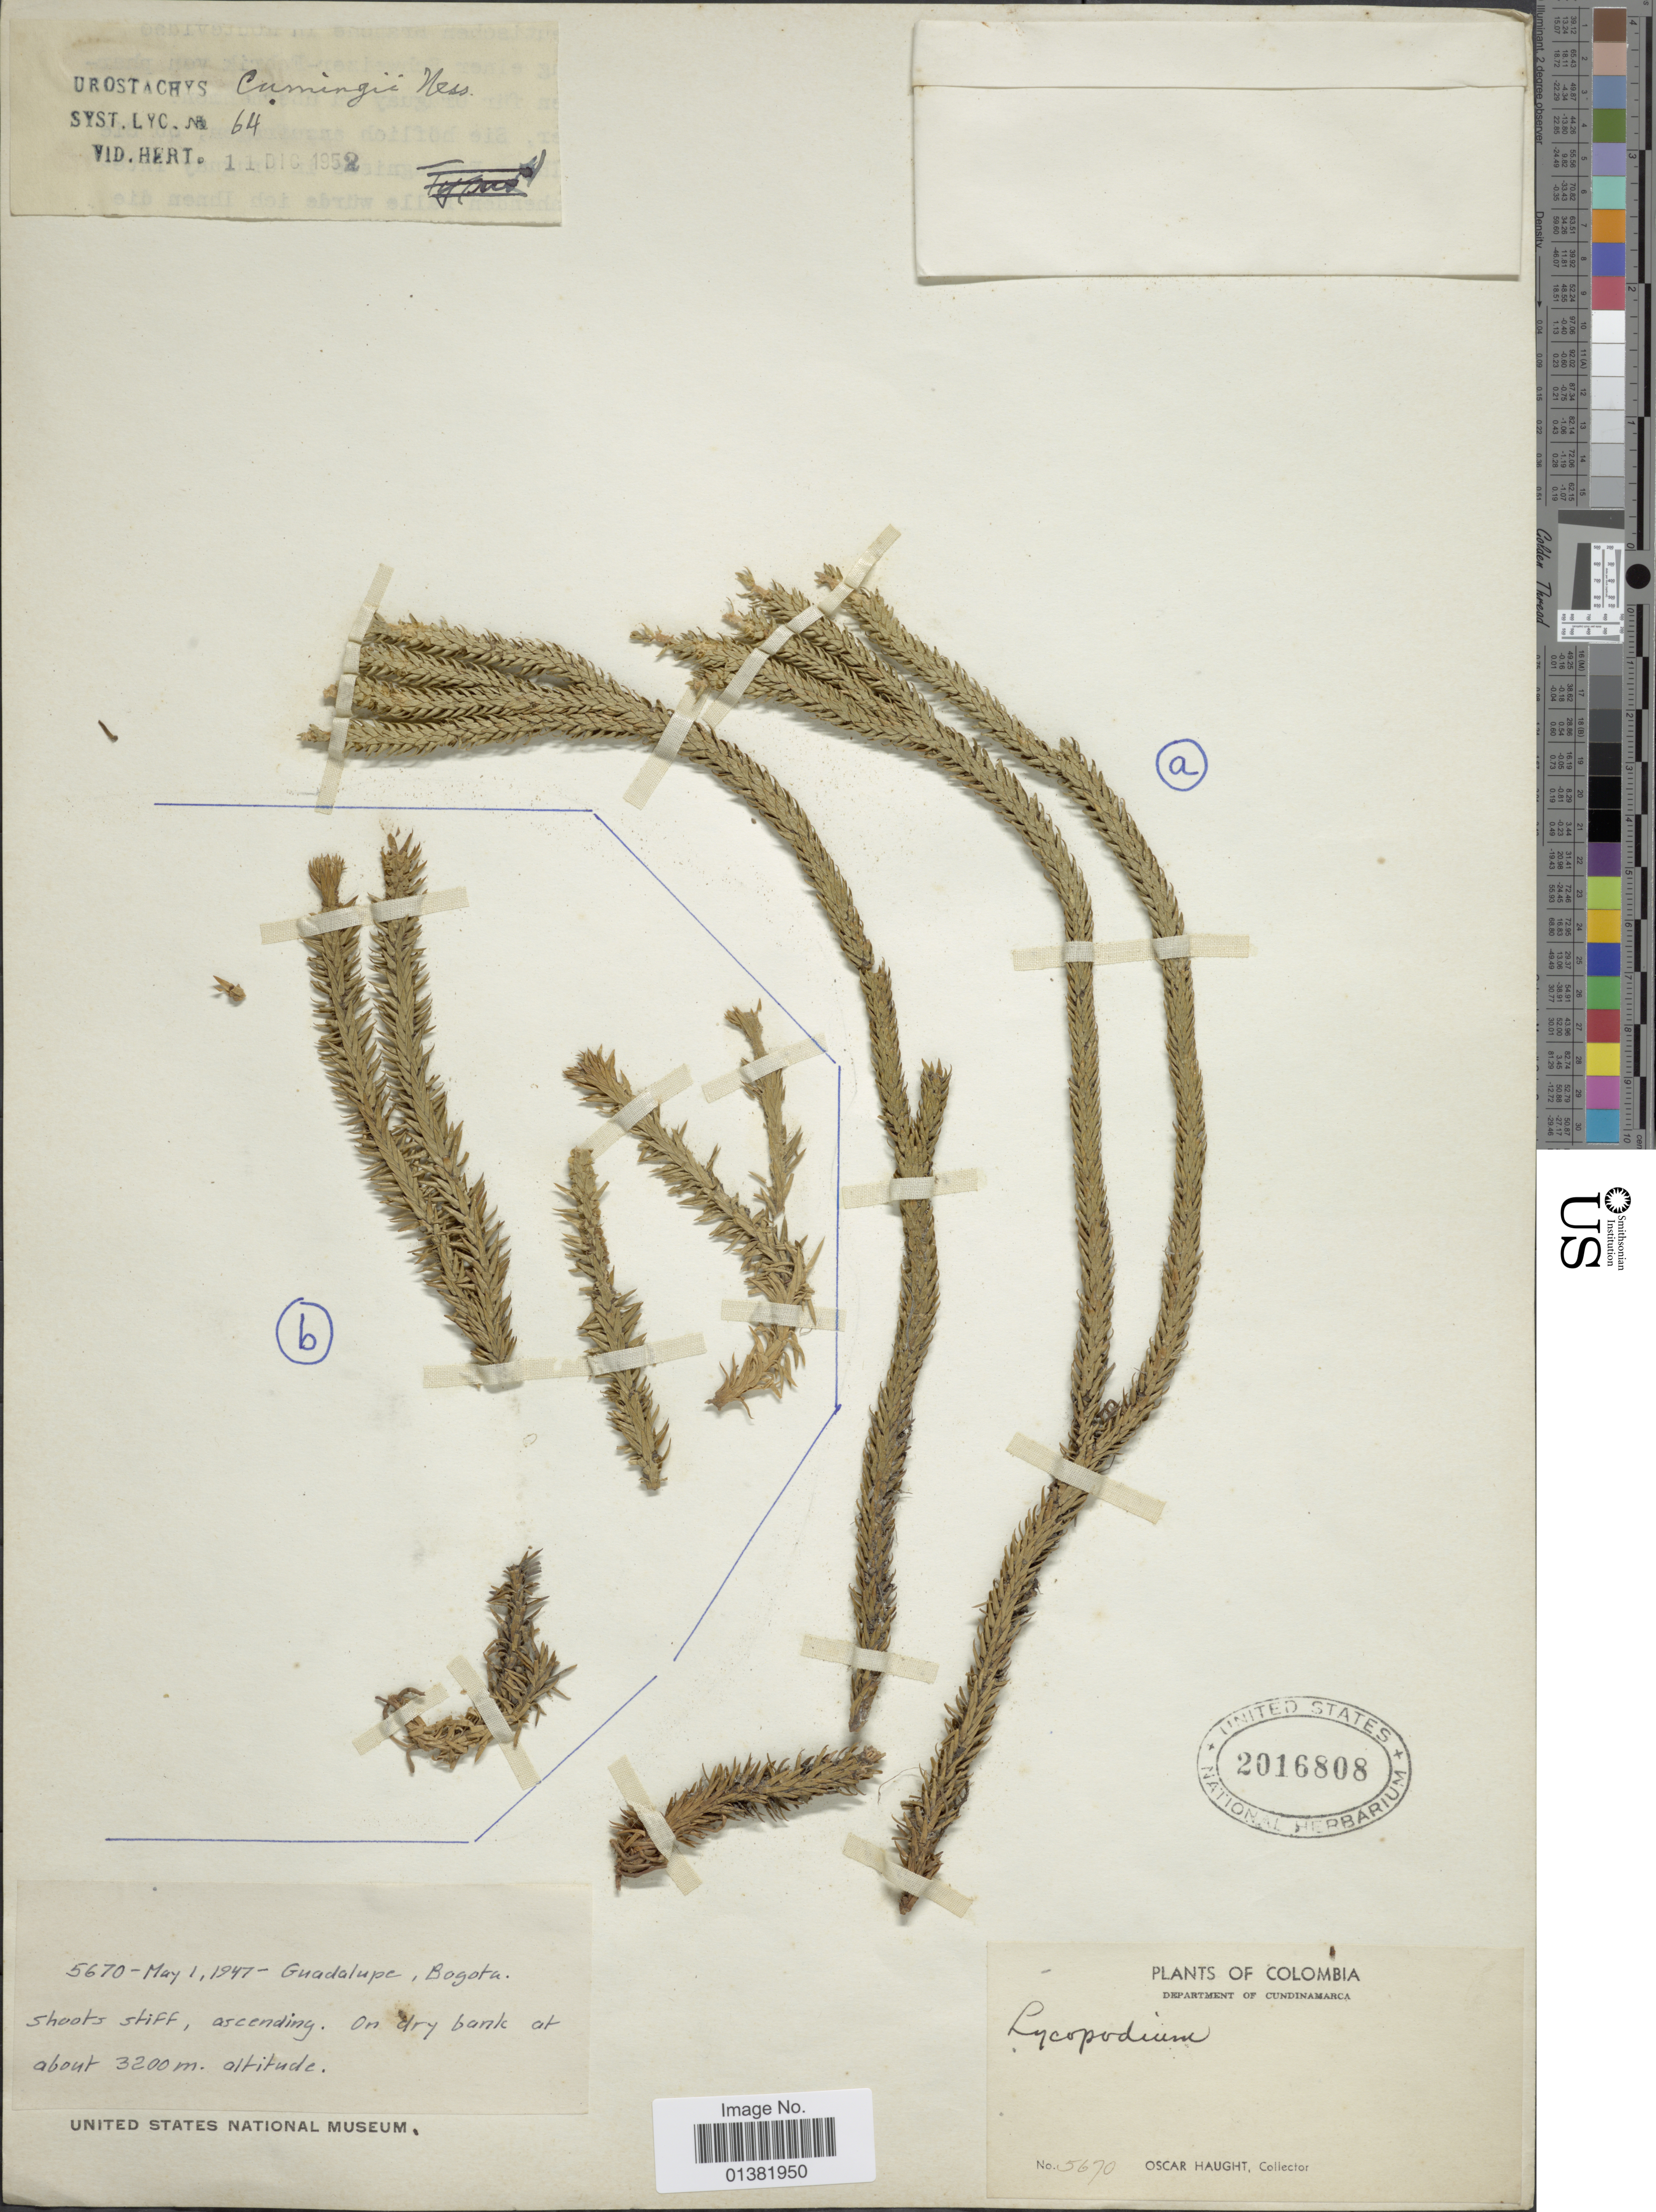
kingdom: Plantae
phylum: Tracheophyta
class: Lycopodiopsida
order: Lycopodiales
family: Lycopodiaceae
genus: Phlegmariurus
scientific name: Phlegmariurus cumingii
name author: (Nessel) B. Øllg.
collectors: O. L. Haught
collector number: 5670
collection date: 1947-05-01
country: Colombia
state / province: Bogota D.C.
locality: Guadalupe, Department of Cundinamarca.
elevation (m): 3200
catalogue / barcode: US 2016808